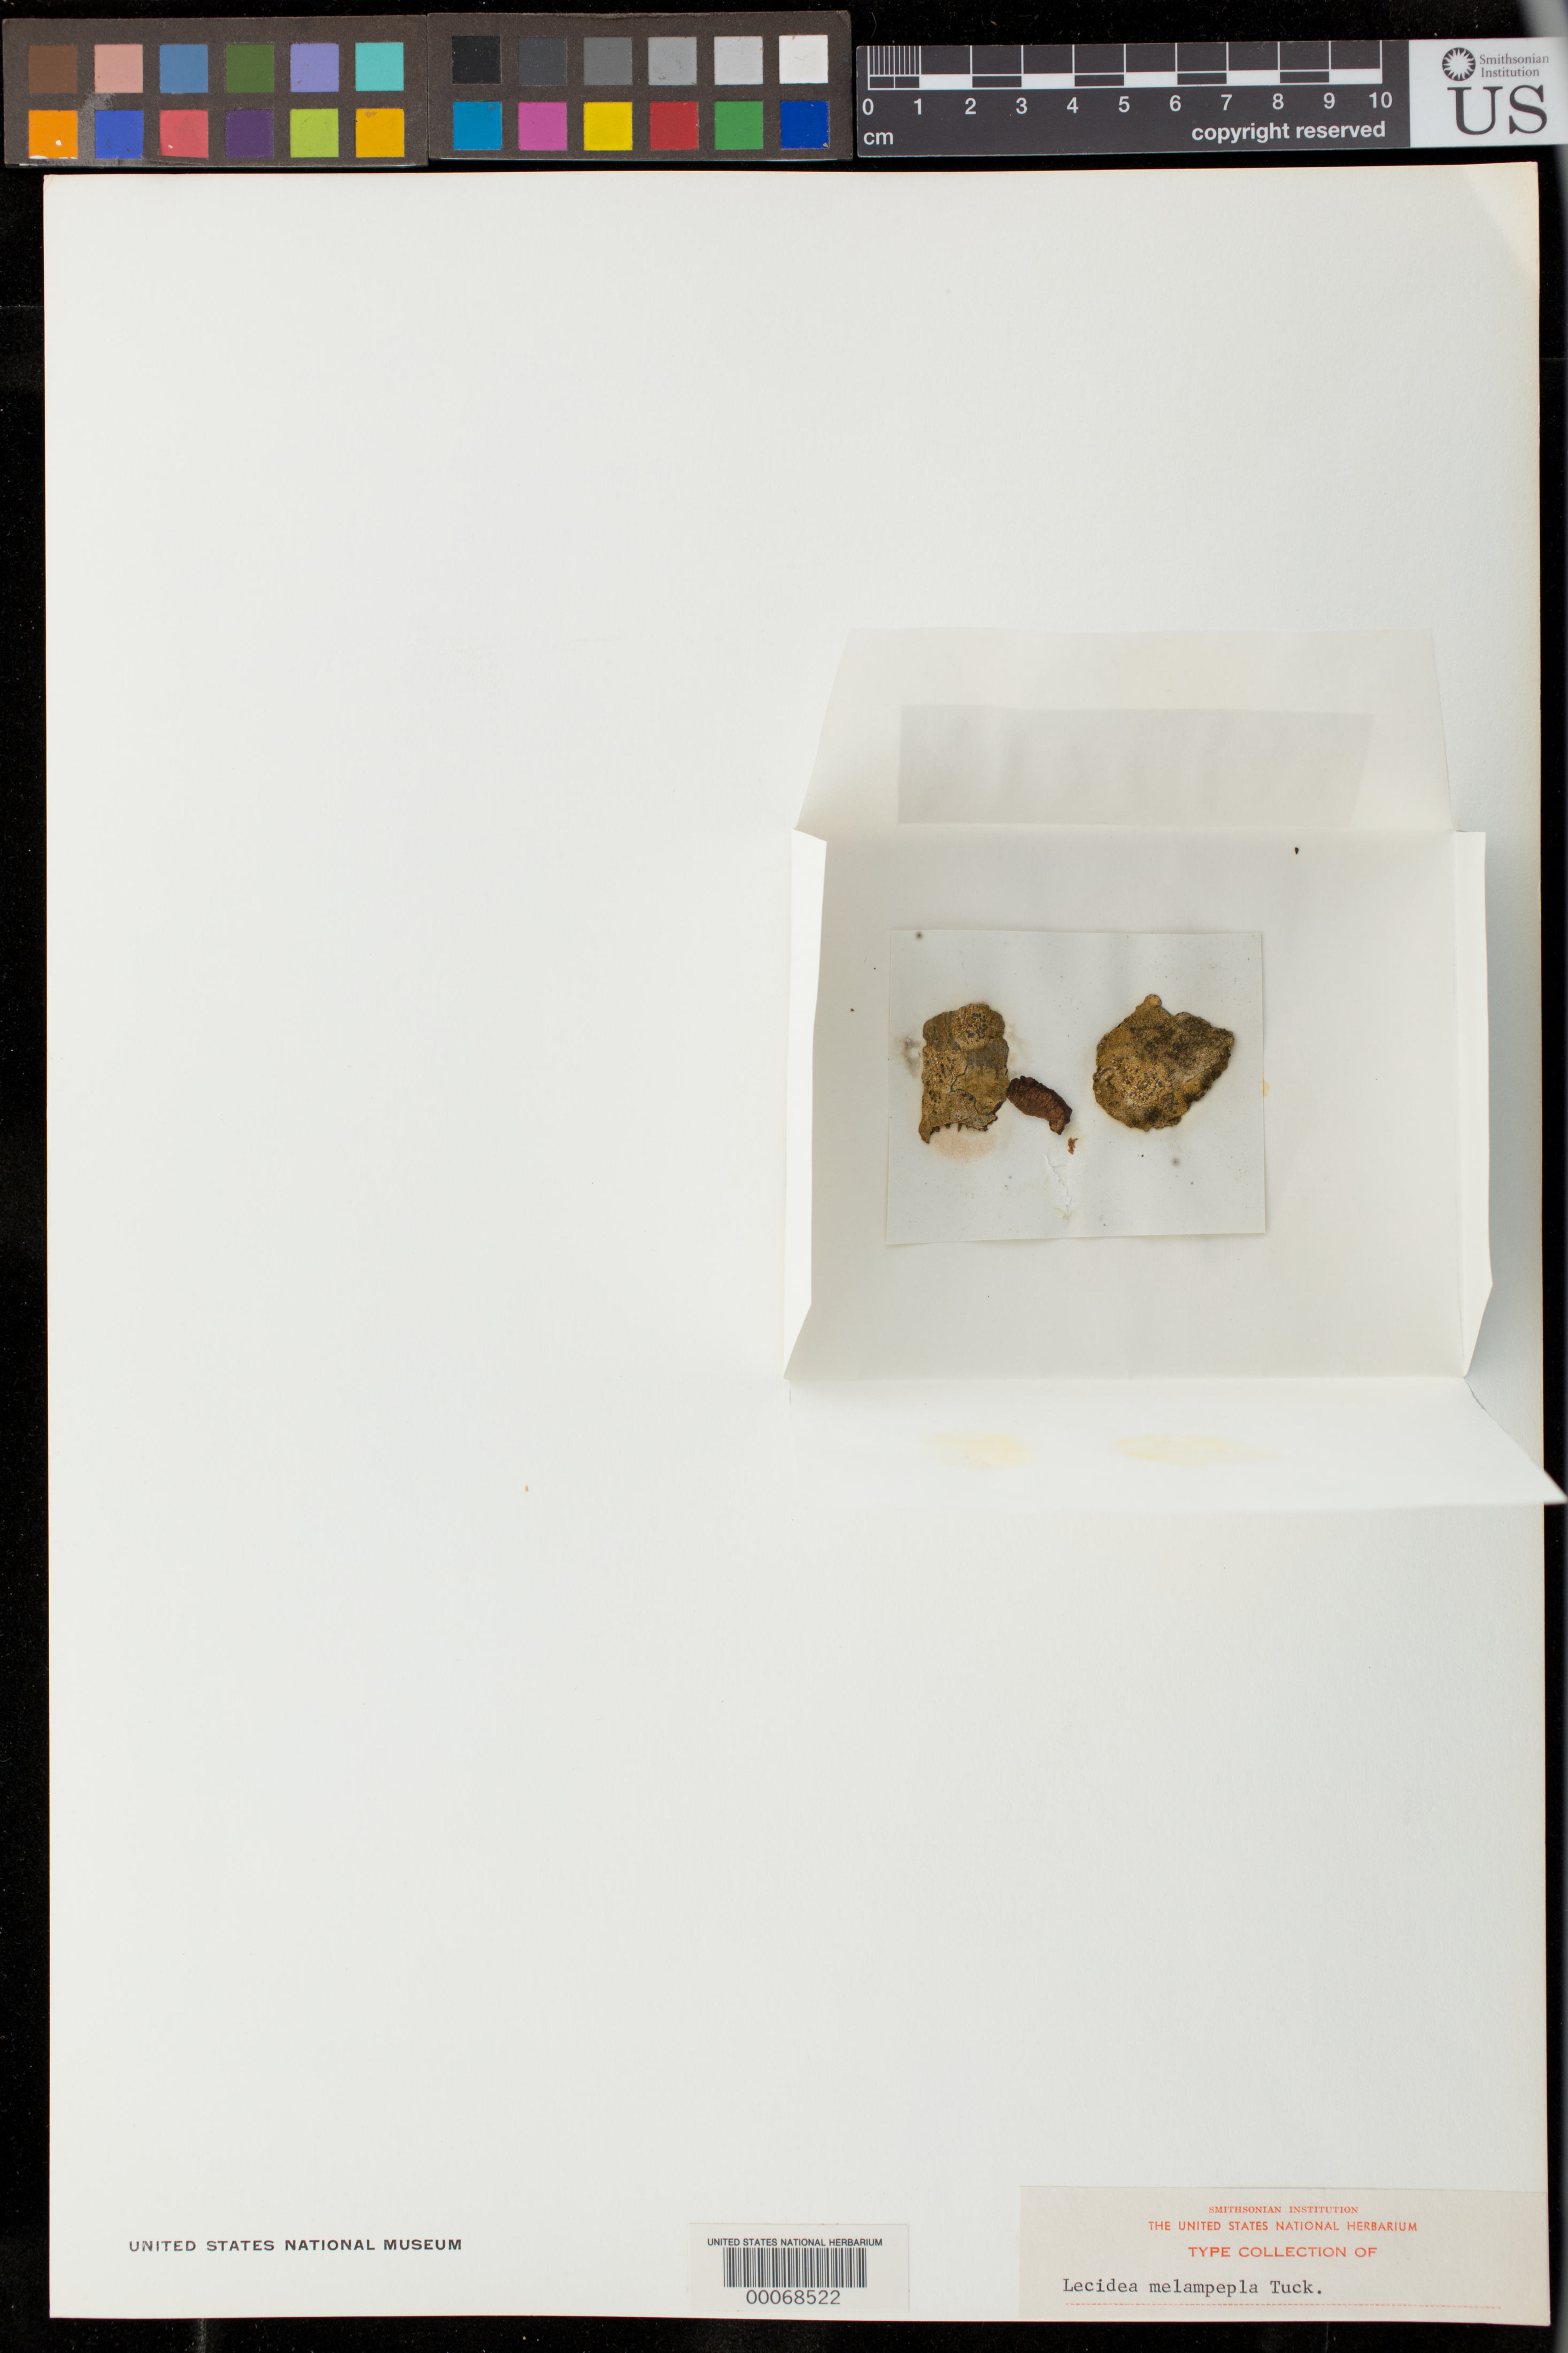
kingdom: Fungi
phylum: Ascomycota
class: Lecanoromycetes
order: Lecideales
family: Lecideaceae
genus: Lecidea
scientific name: Lecidea melampepla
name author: Tuck.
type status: Isotype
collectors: C. Wright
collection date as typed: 1853 to -- --- 1856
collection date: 1853/1856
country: South Africa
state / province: Western Cape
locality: Simon's Bay, Cape of Good Hope.